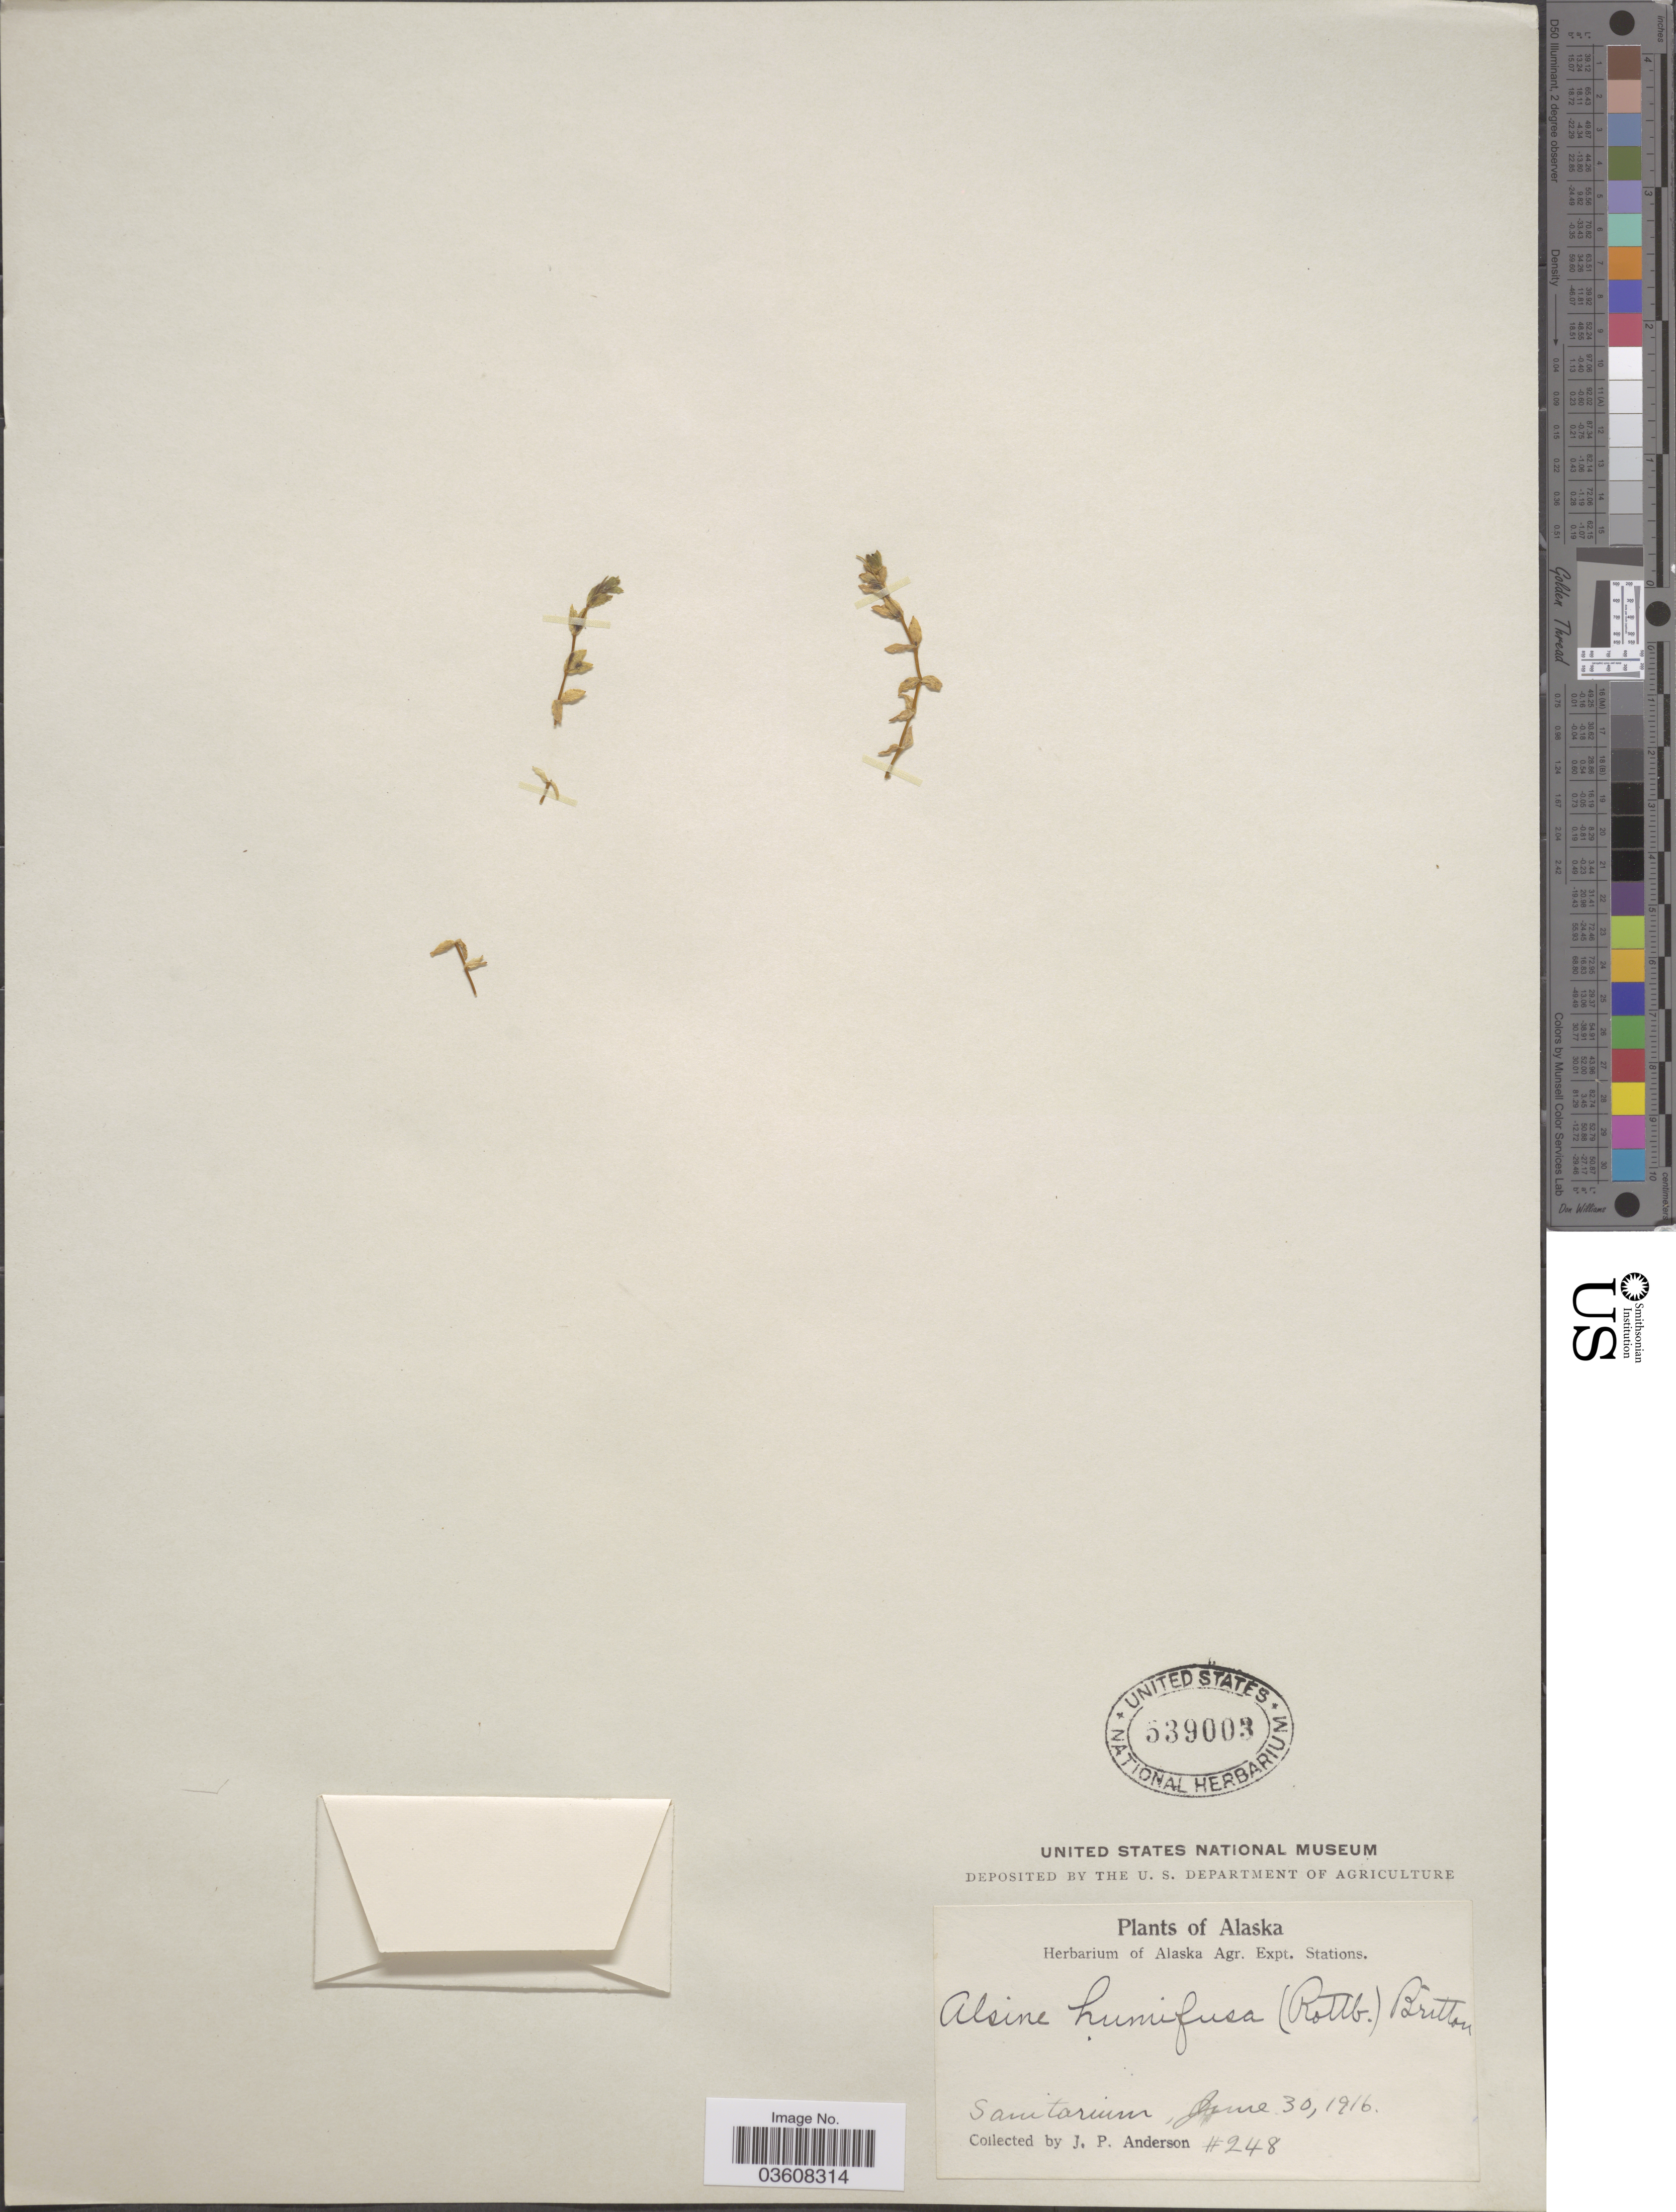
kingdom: Plantae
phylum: Tracheophyta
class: Magnoliopsida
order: Caryophyllales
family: Caryophyllaceae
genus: Stellaria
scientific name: Stellaria humifusa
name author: Rottb.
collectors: J. P. Anderson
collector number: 248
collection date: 1916-06-30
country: United States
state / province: Alaska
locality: Sanitarium.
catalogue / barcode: US 539003